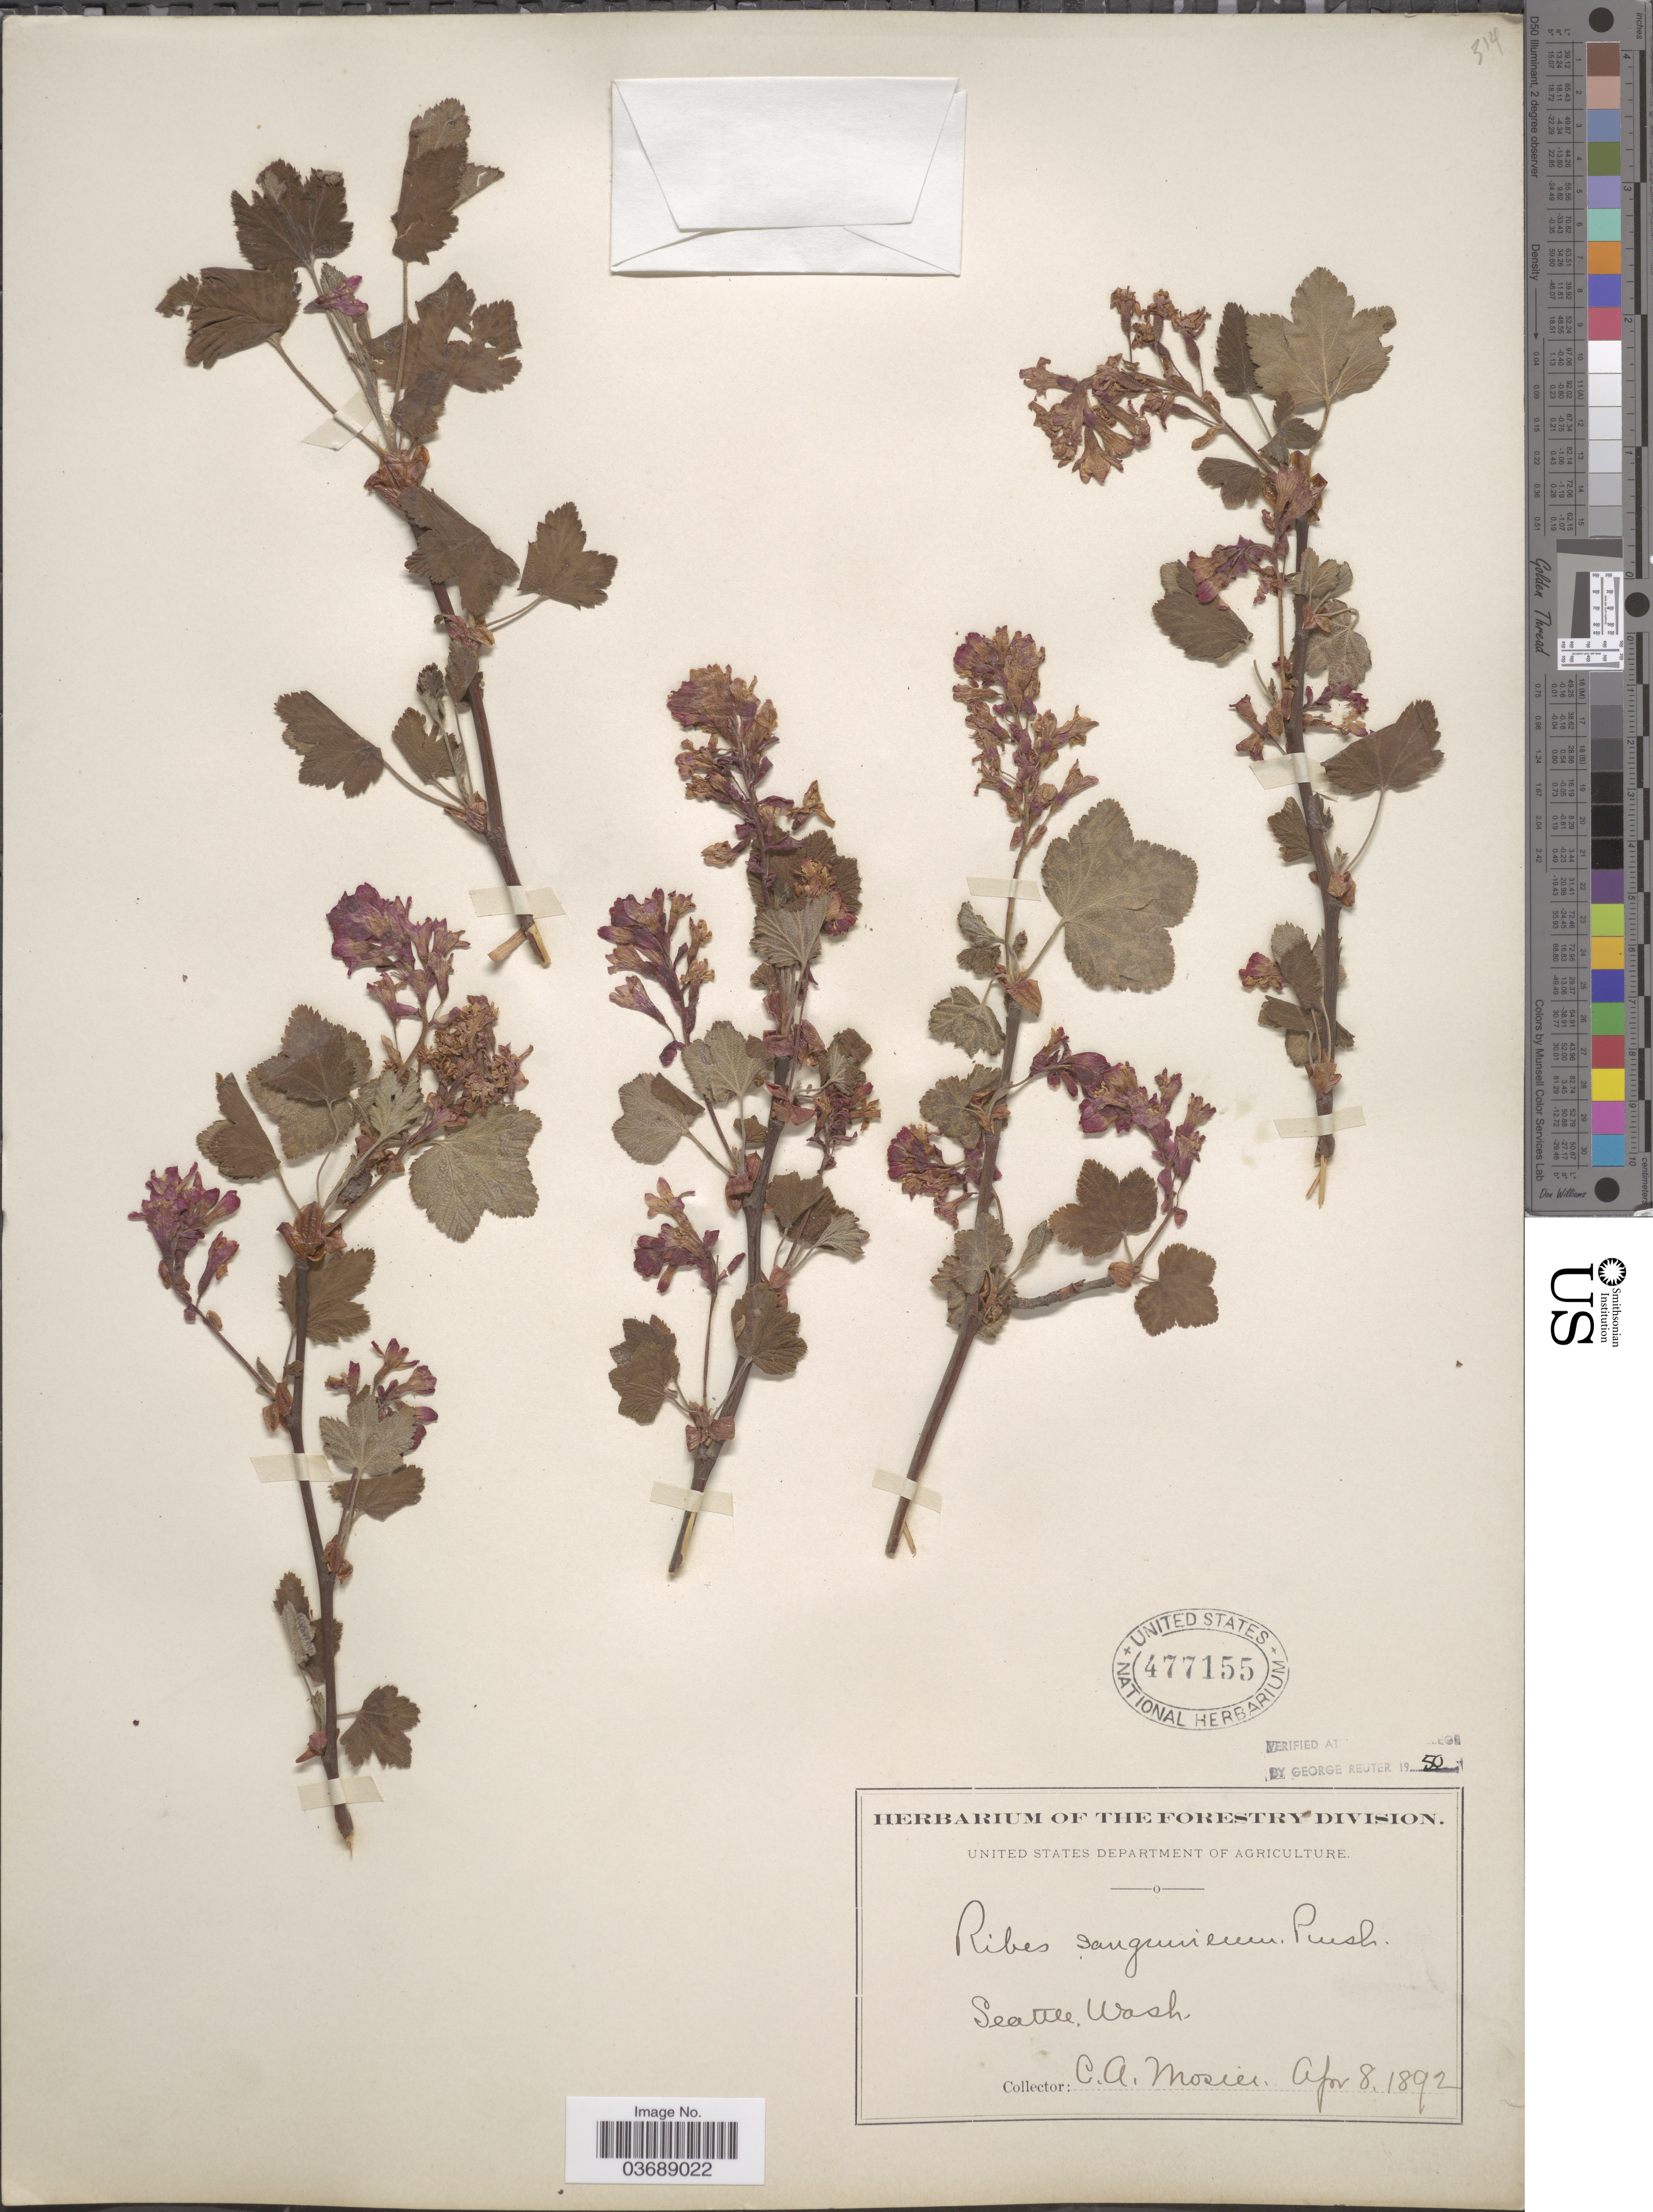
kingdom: Plantae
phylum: Tracheophyta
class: Magnoliopsida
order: Saxifragales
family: Grossulariaceae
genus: Ribes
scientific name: Ribes sanguineum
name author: Pursh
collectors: C. A. Mosier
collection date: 1892-04-08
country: United States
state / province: Washington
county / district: King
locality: Seattle.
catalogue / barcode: US 477155